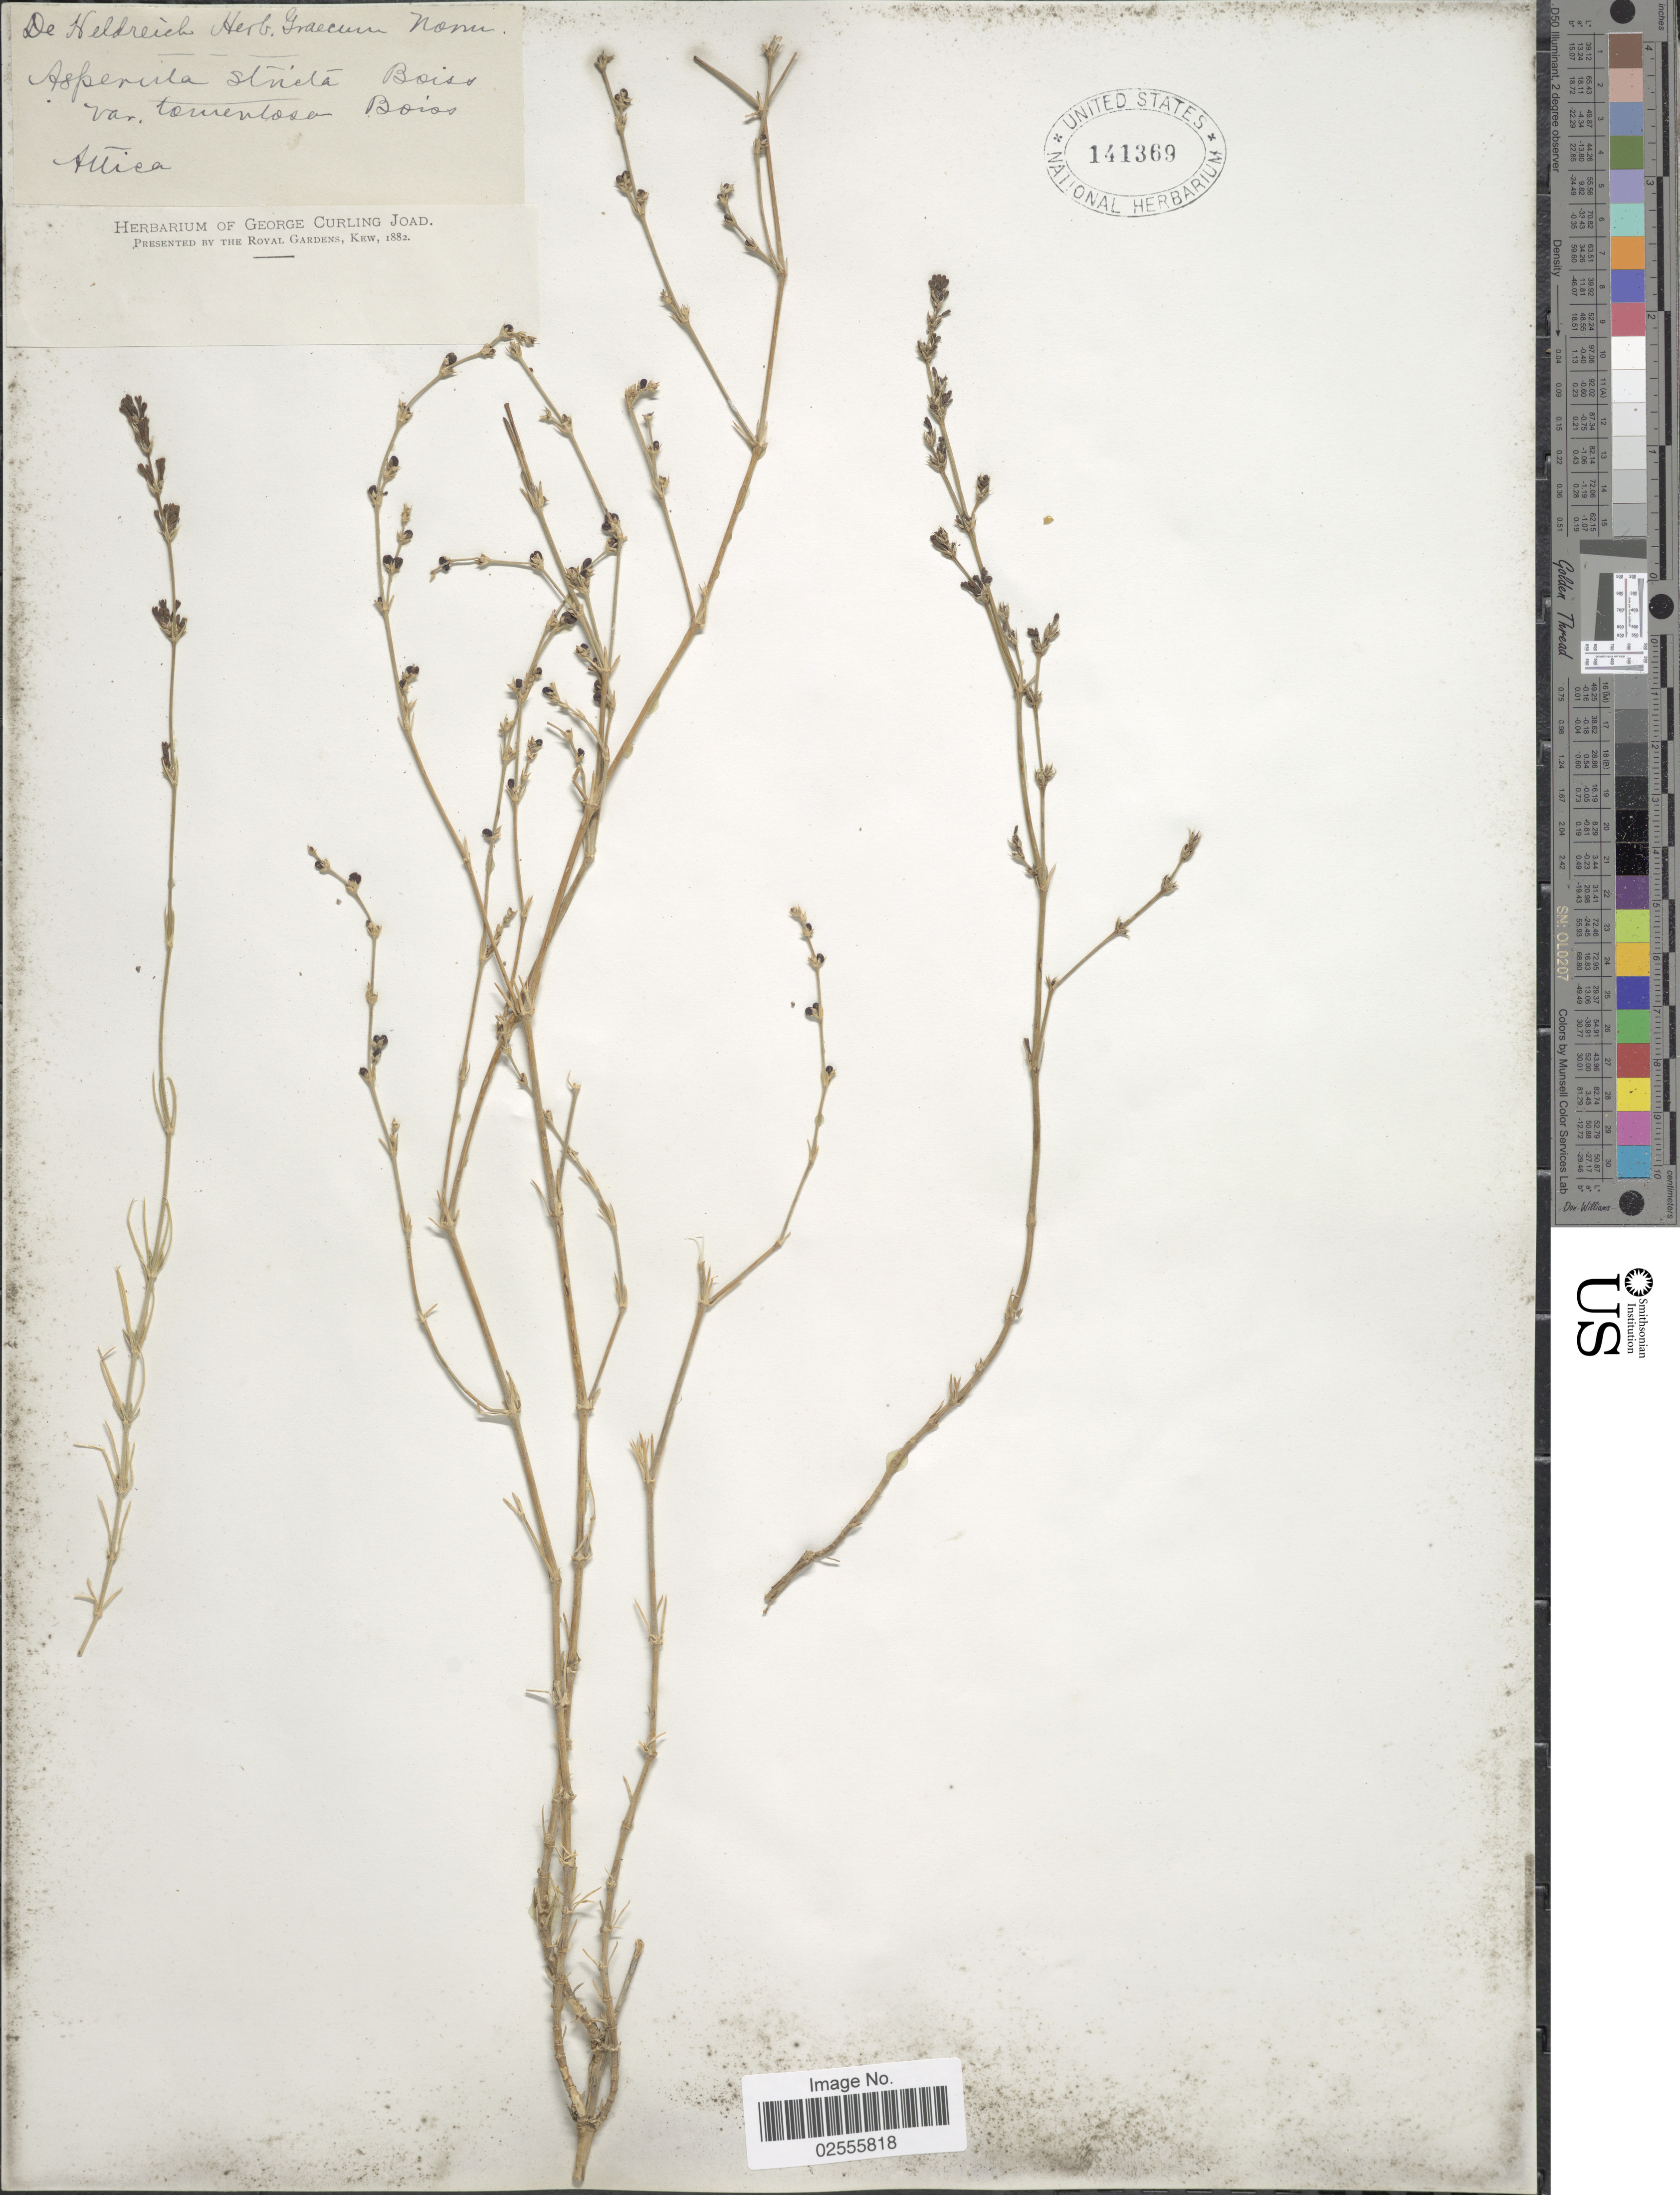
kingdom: Plantae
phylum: Tracheophyta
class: Magnoliopsida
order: Gentianales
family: Rubiaceae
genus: Asperula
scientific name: Asperula stricta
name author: Boiss.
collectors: ex herb. De Heldreich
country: Greece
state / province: Attica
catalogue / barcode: US 141369